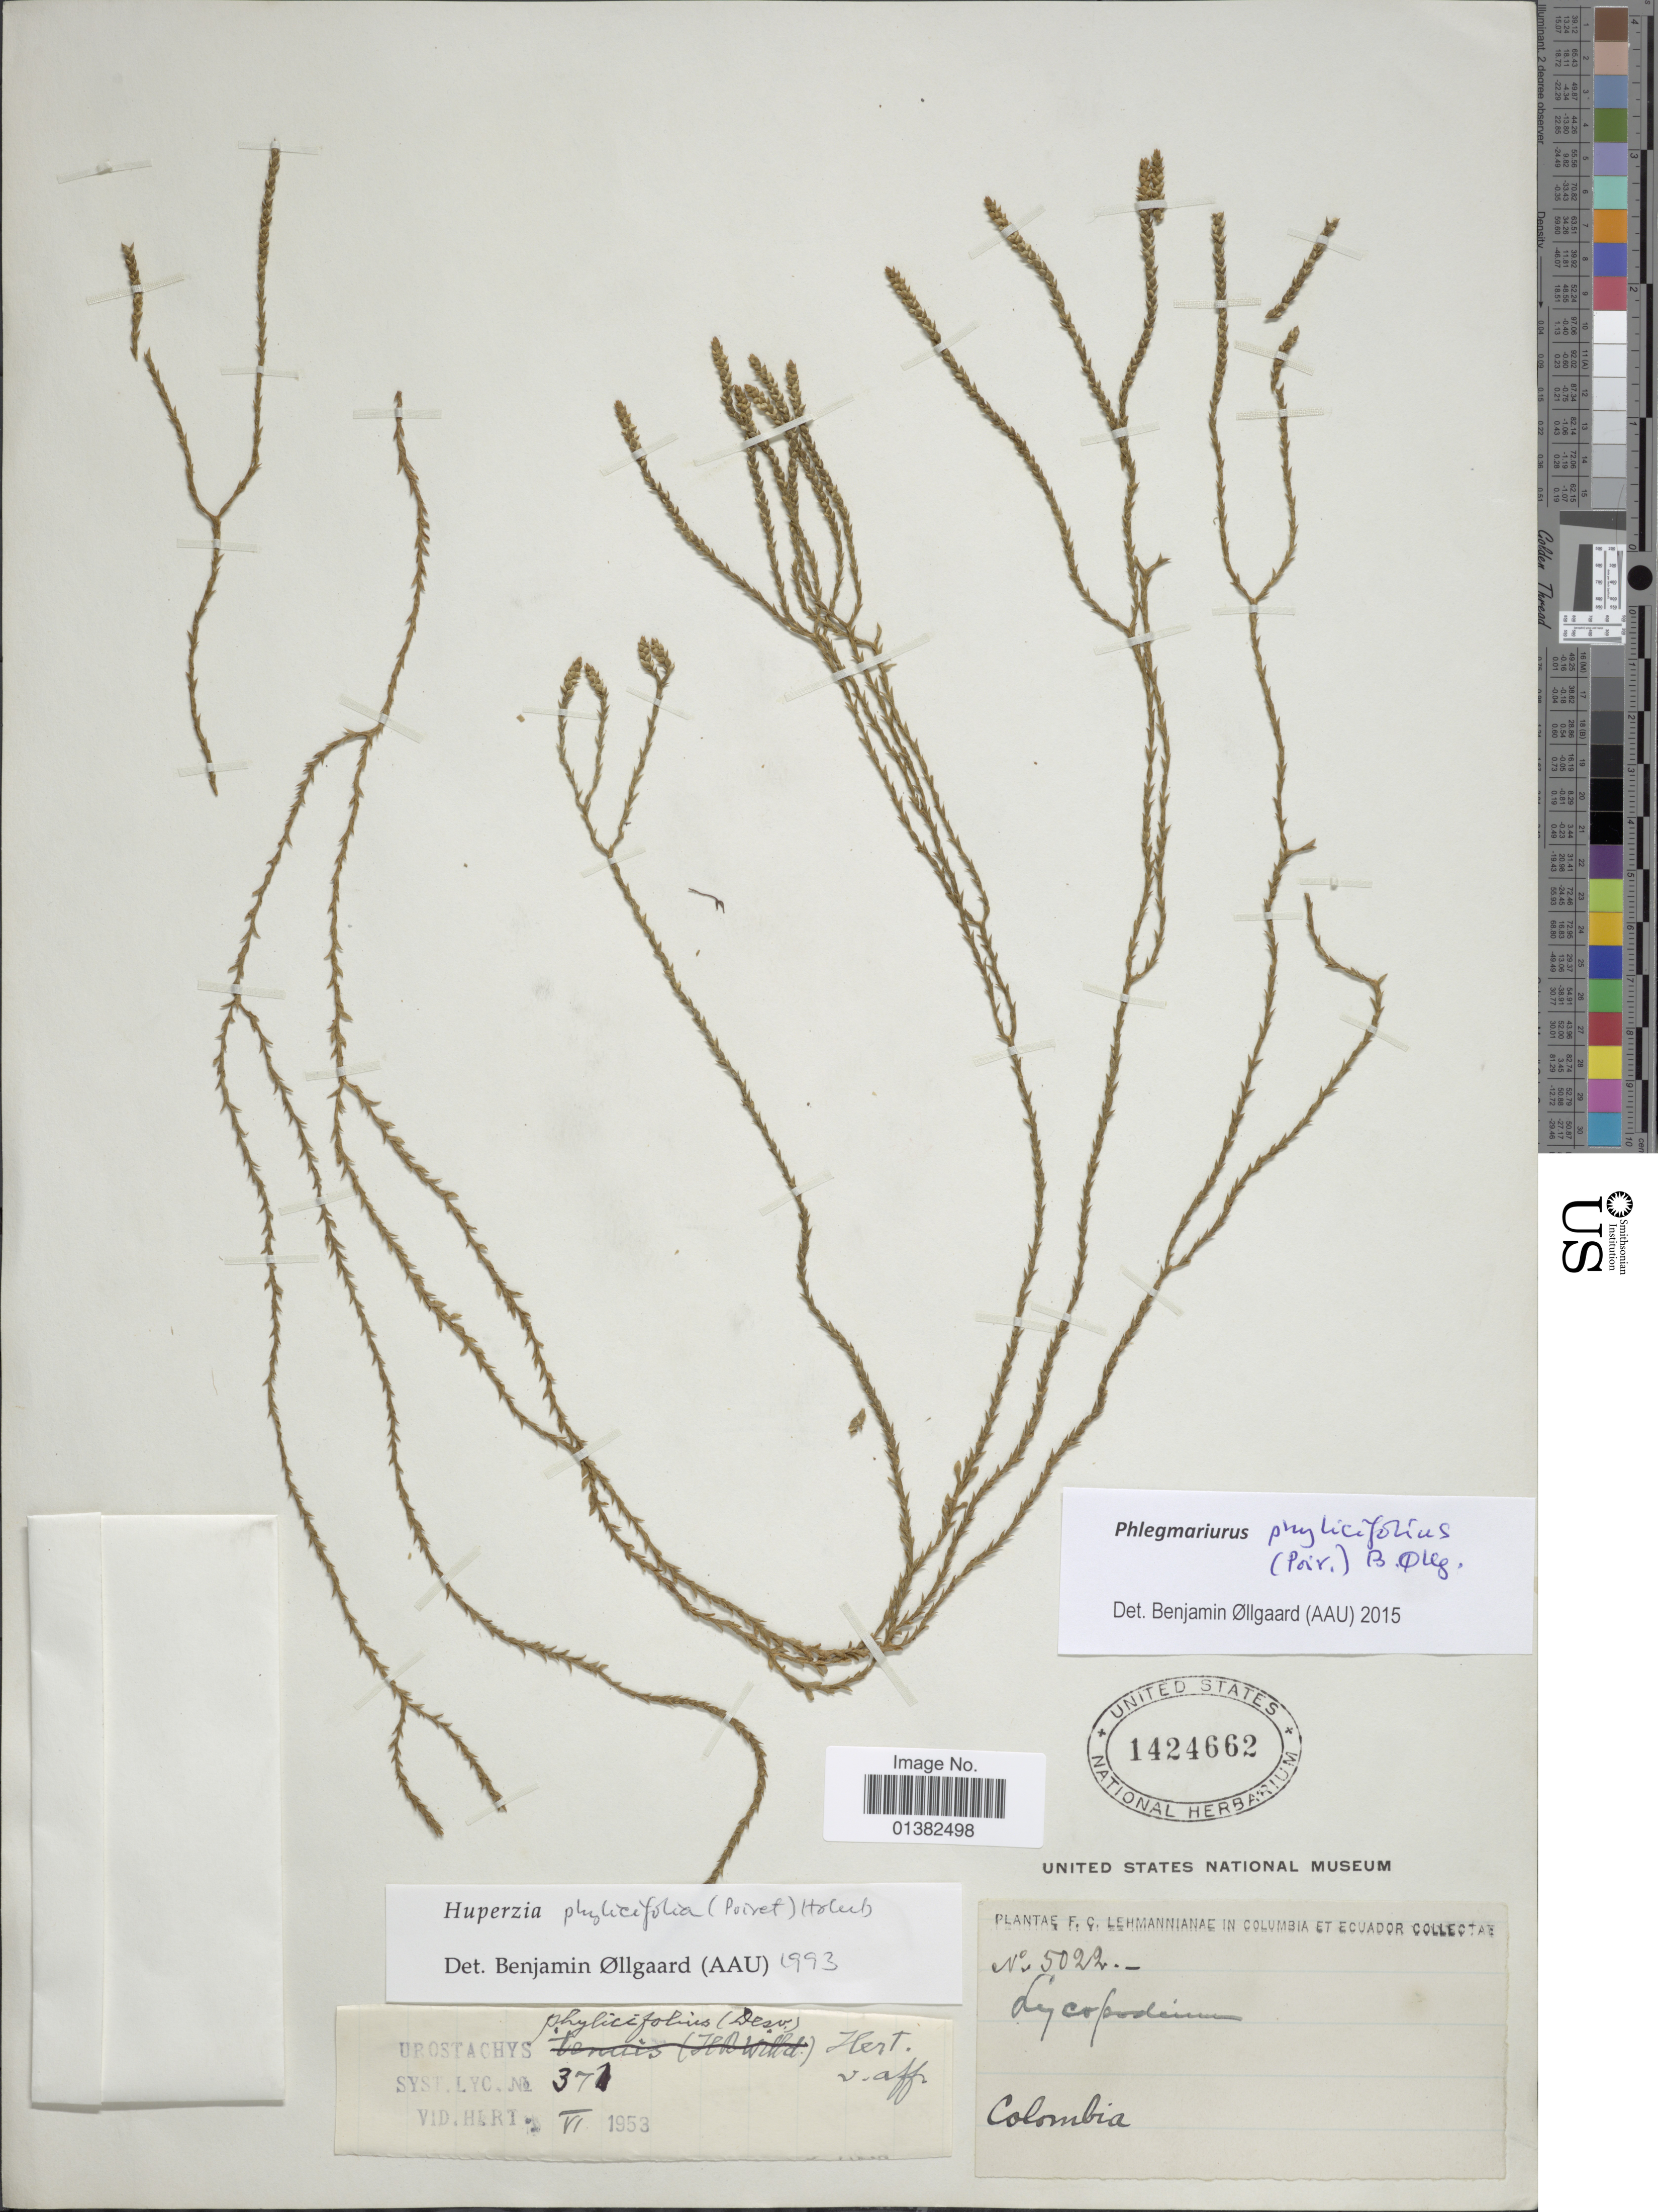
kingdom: Plantae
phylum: Tracheophyta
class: Lycopodiopsida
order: Lycopodiales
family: Lycopodiaceae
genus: Phlegmariurus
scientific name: Phlegmariurus phylicifolius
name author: (Desv. ex Poir.) B. Øllg.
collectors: F. C. Lehmann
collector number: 5022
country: Colombia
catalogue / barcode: US 1424662